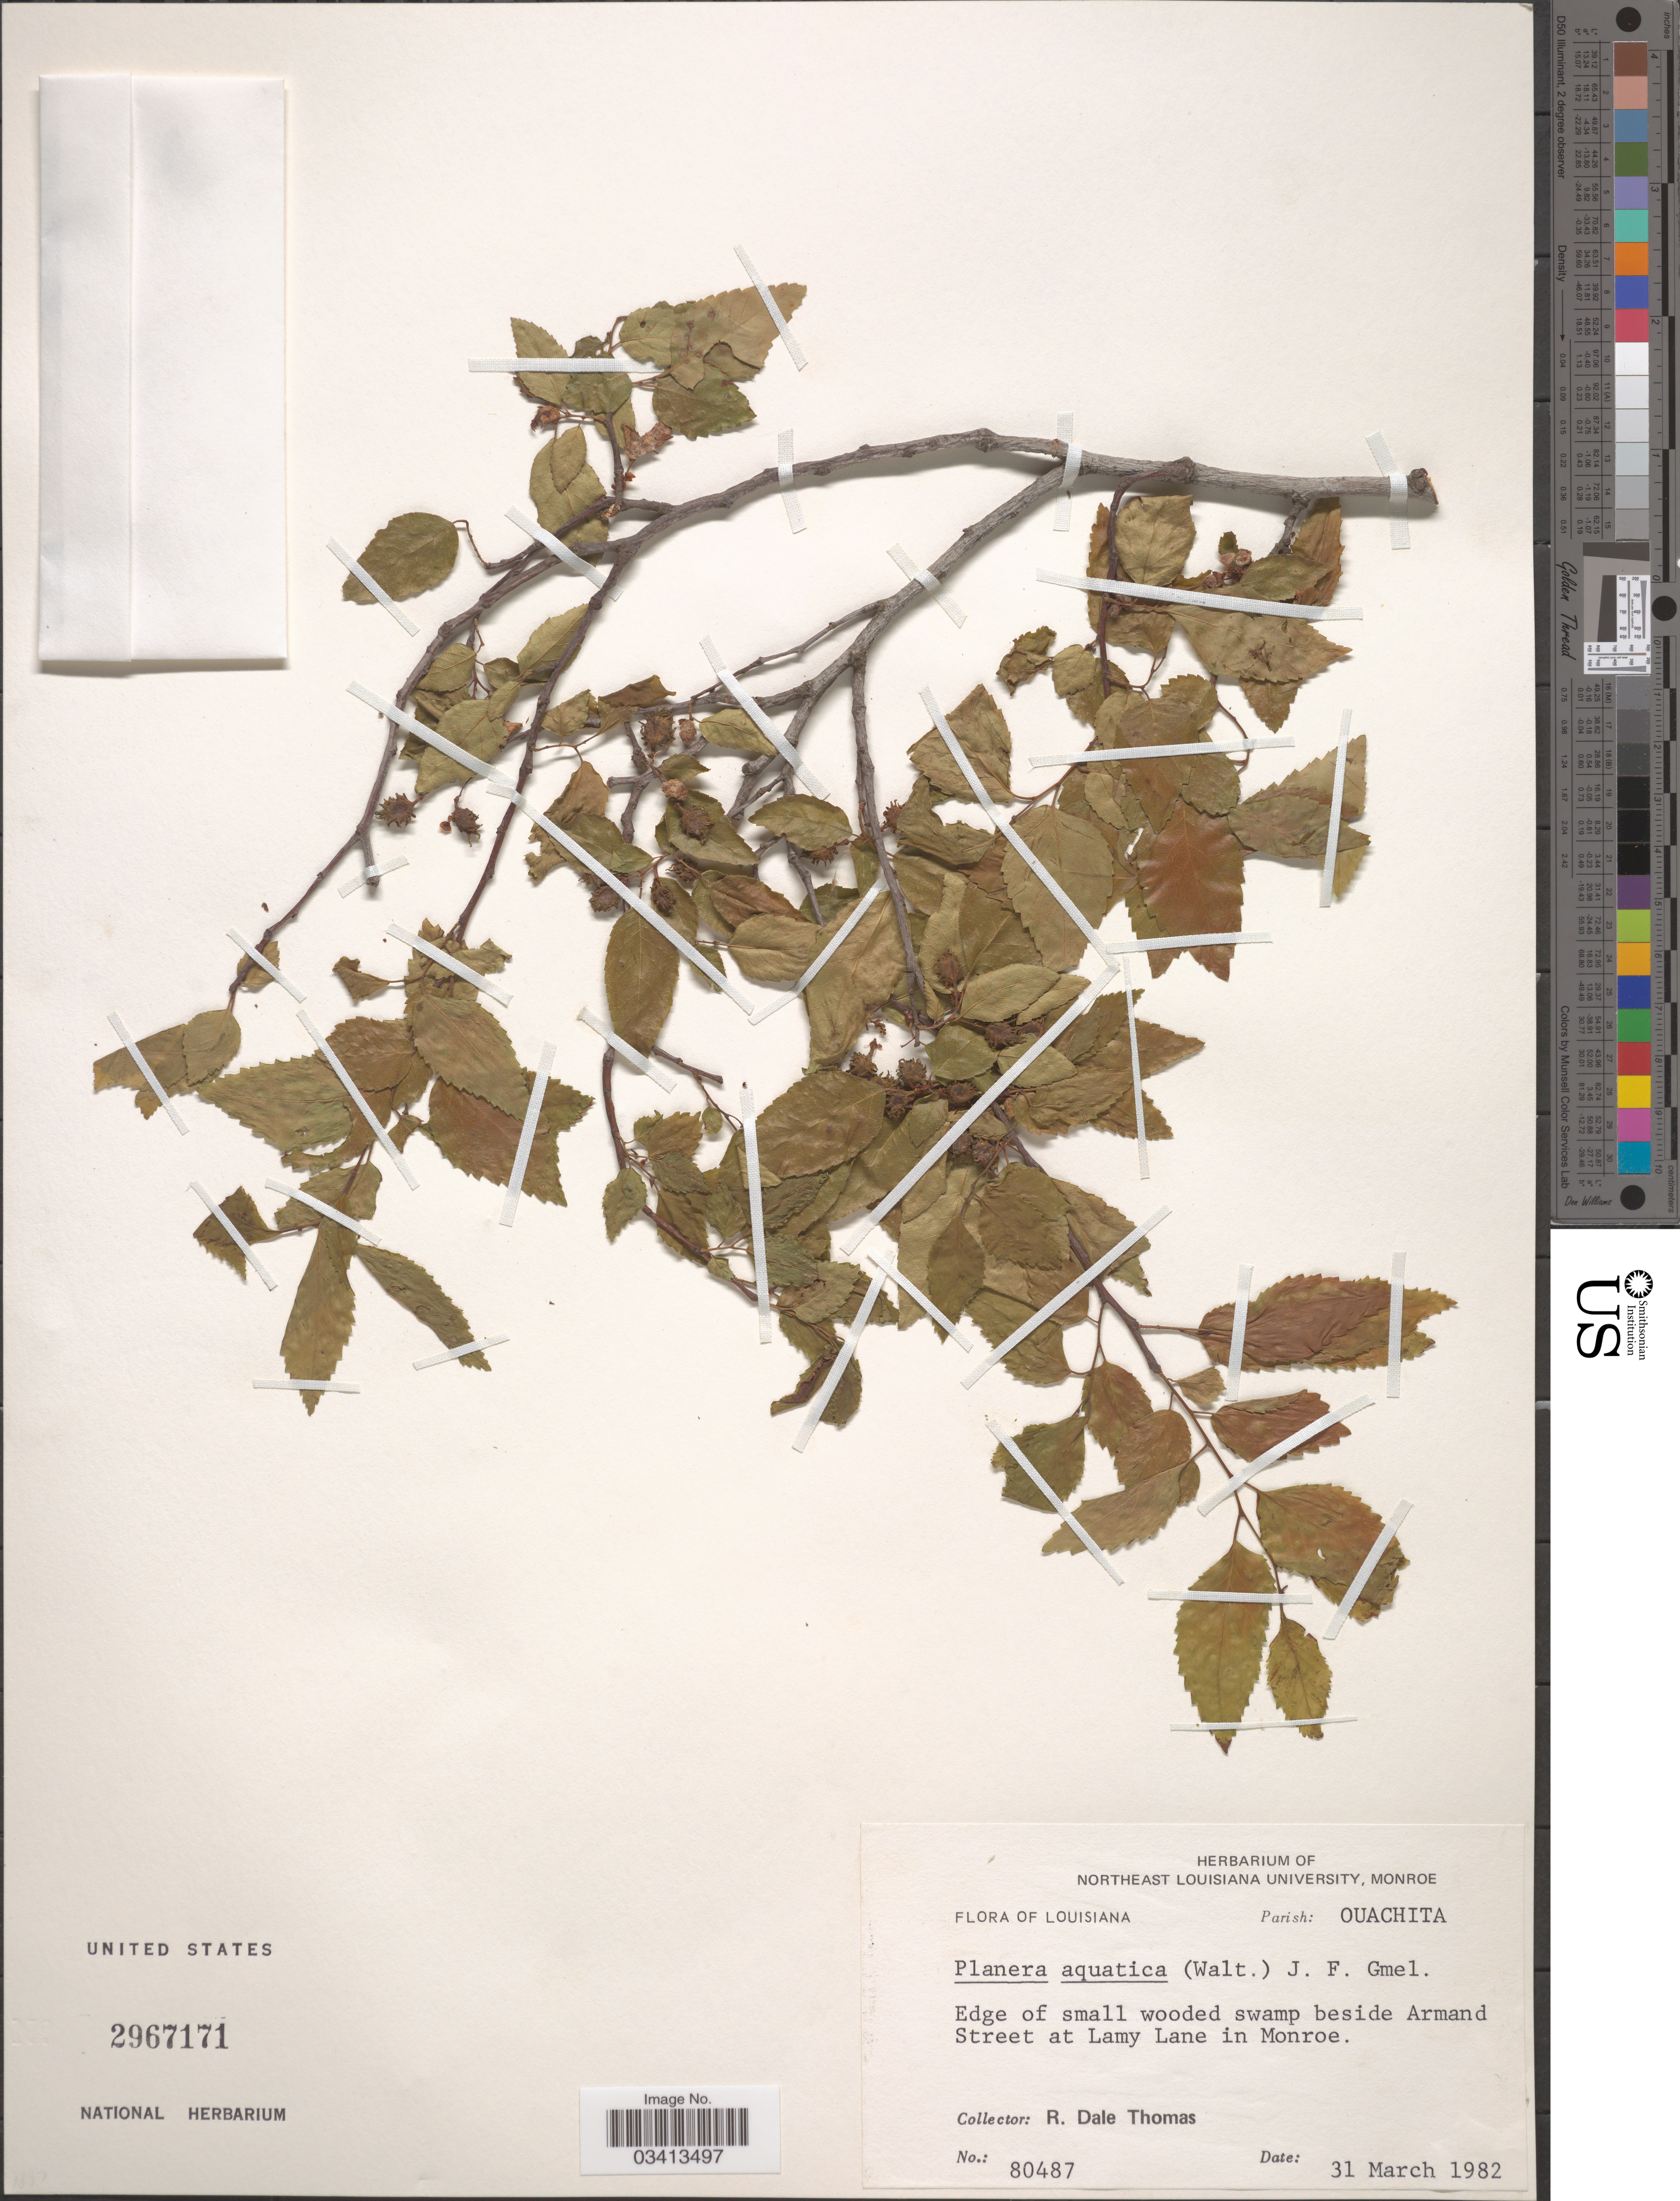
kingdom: Plantae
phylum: Tracheophyta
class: Magnoliopsida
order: Rosales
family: Ulmaceae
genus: Planera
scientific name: Planera aquatica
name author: J.F. Gmel.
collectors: R. Thomas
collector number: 80487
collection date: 1982-03-31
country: United States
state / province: Louisiana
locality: Parish: Ouachita. Beside Armand Street at Lamy Lane in Monroe.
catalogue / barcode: US 2967171